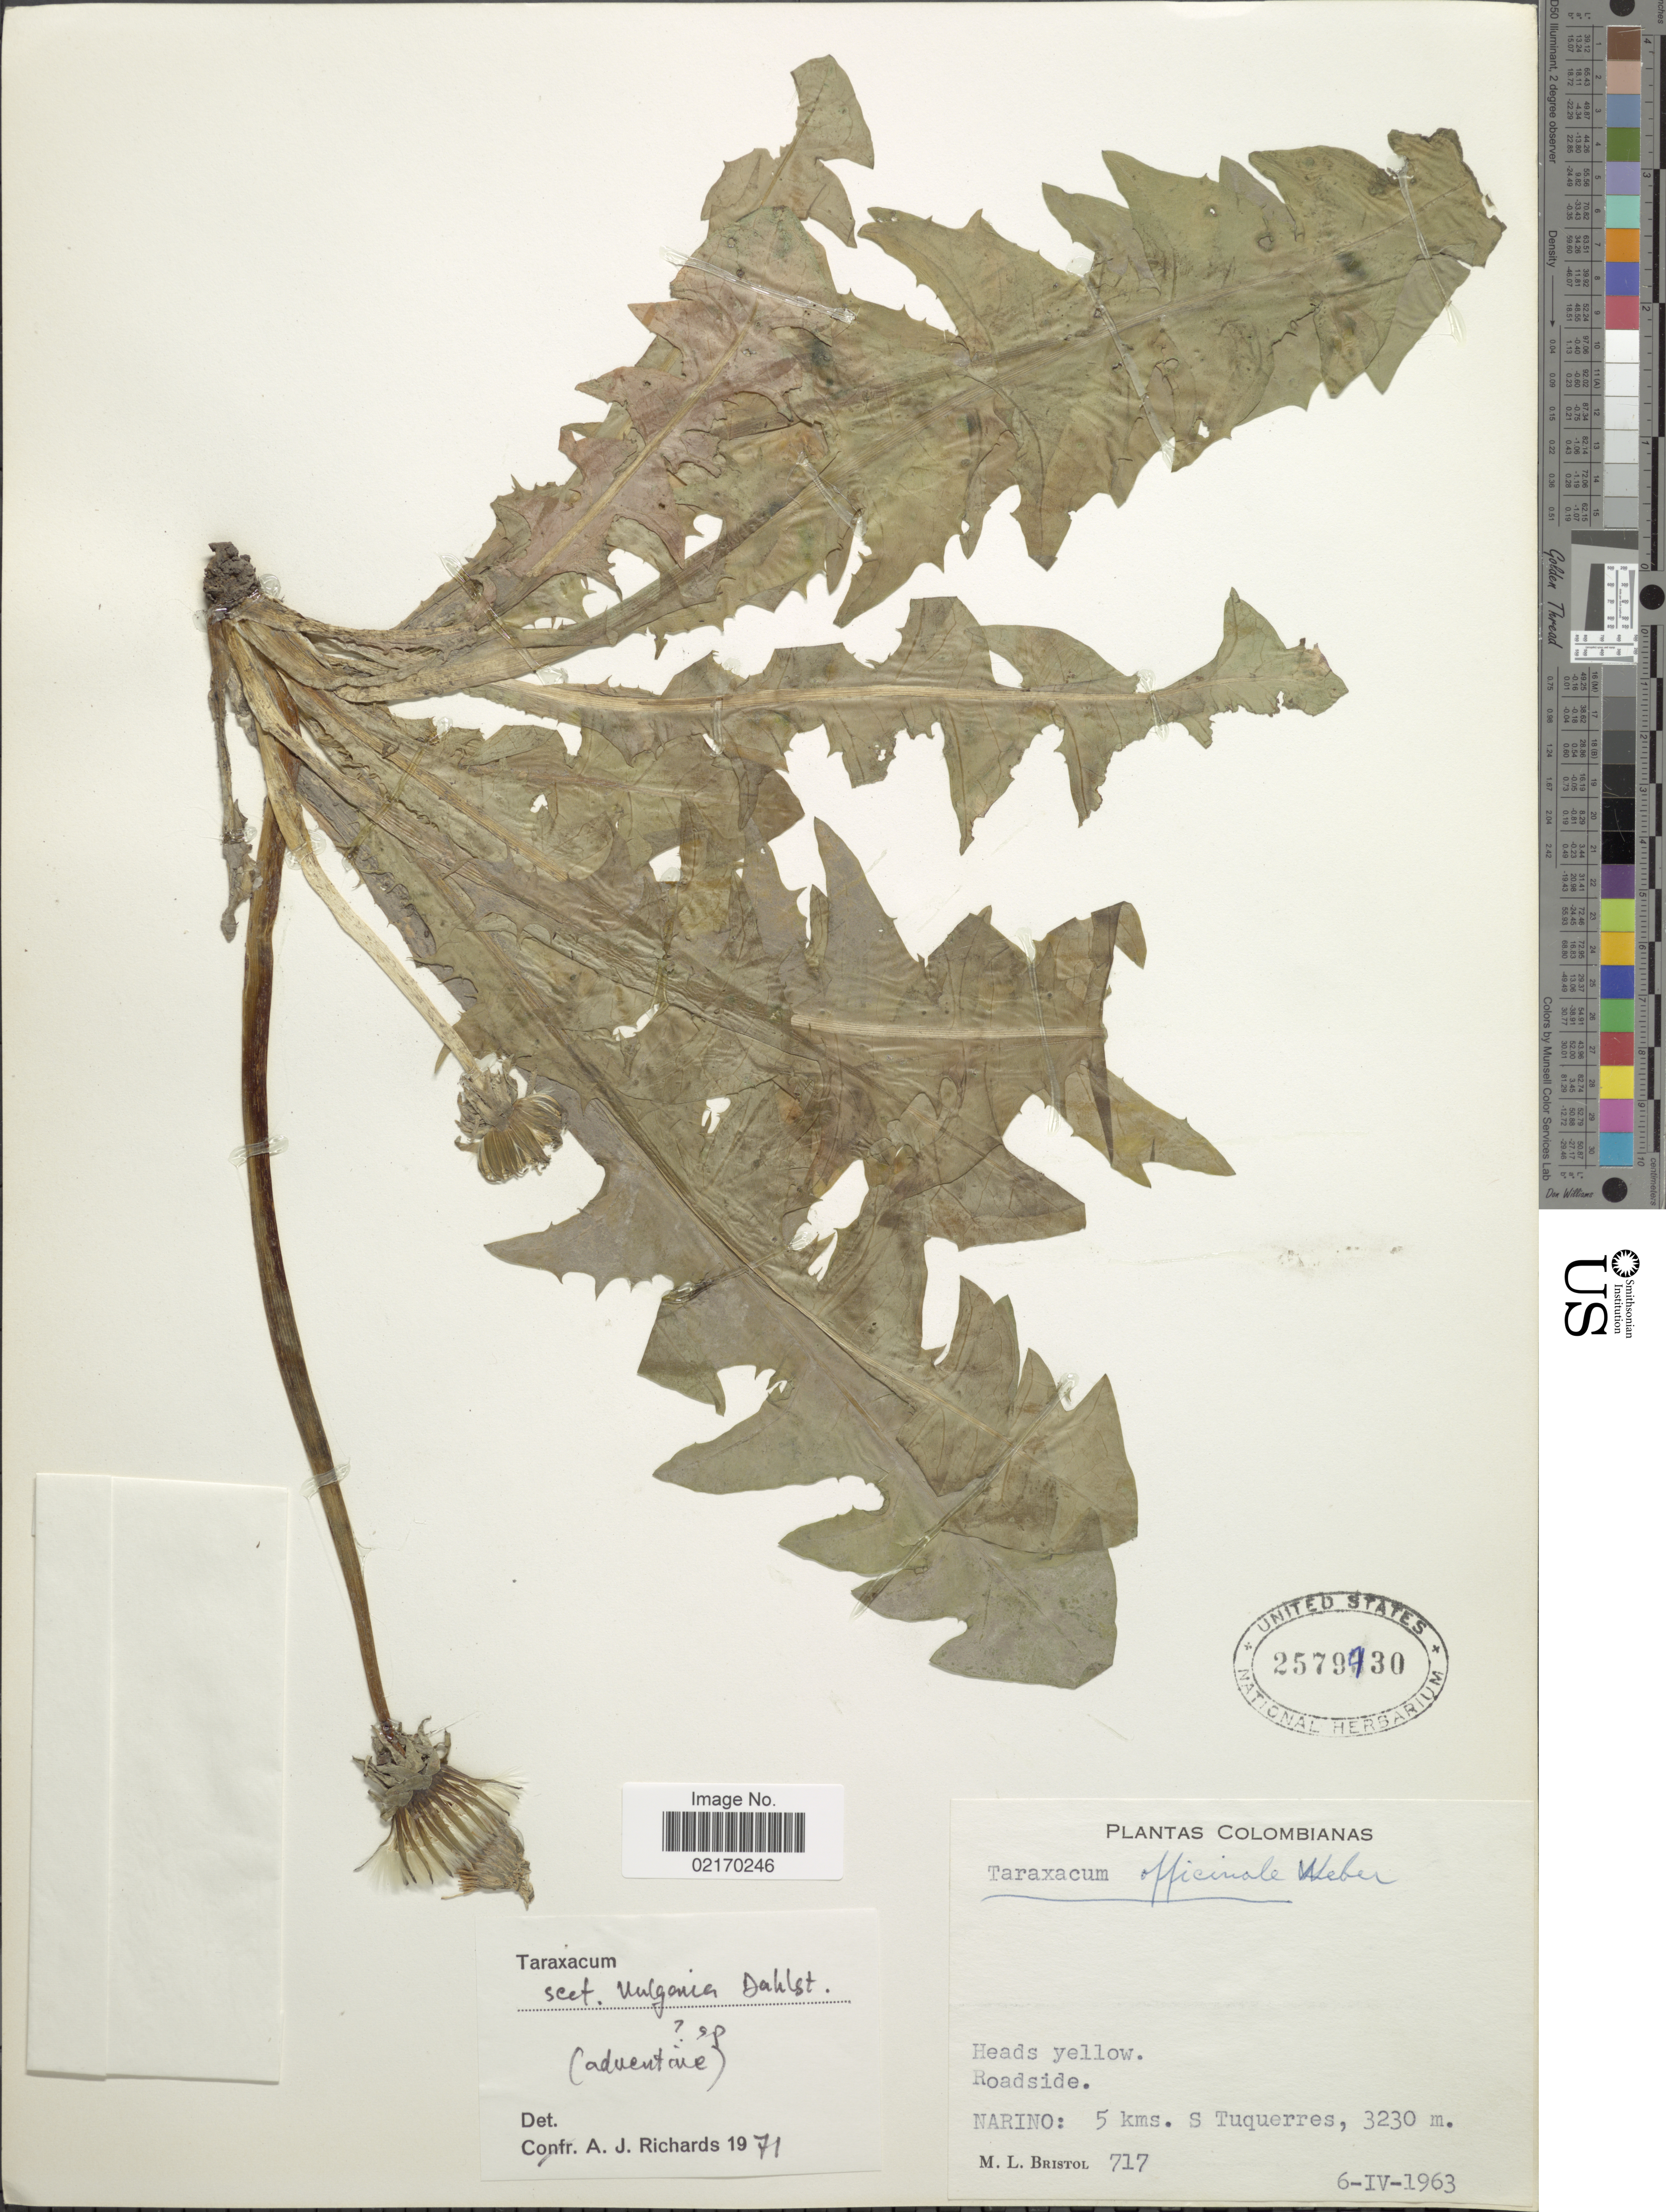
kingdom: Plantae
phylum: Tracheophyta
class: Magnoliopsida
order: Asterales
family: Asteraceae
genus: Taraxacum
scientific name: Taraxacum sp.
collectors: M. L. Bristol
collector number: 717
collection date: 1963-04-06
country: Colombia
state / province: Nariño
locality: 5 kms S Tuquerres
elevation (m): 3230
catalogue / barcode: US 2579430